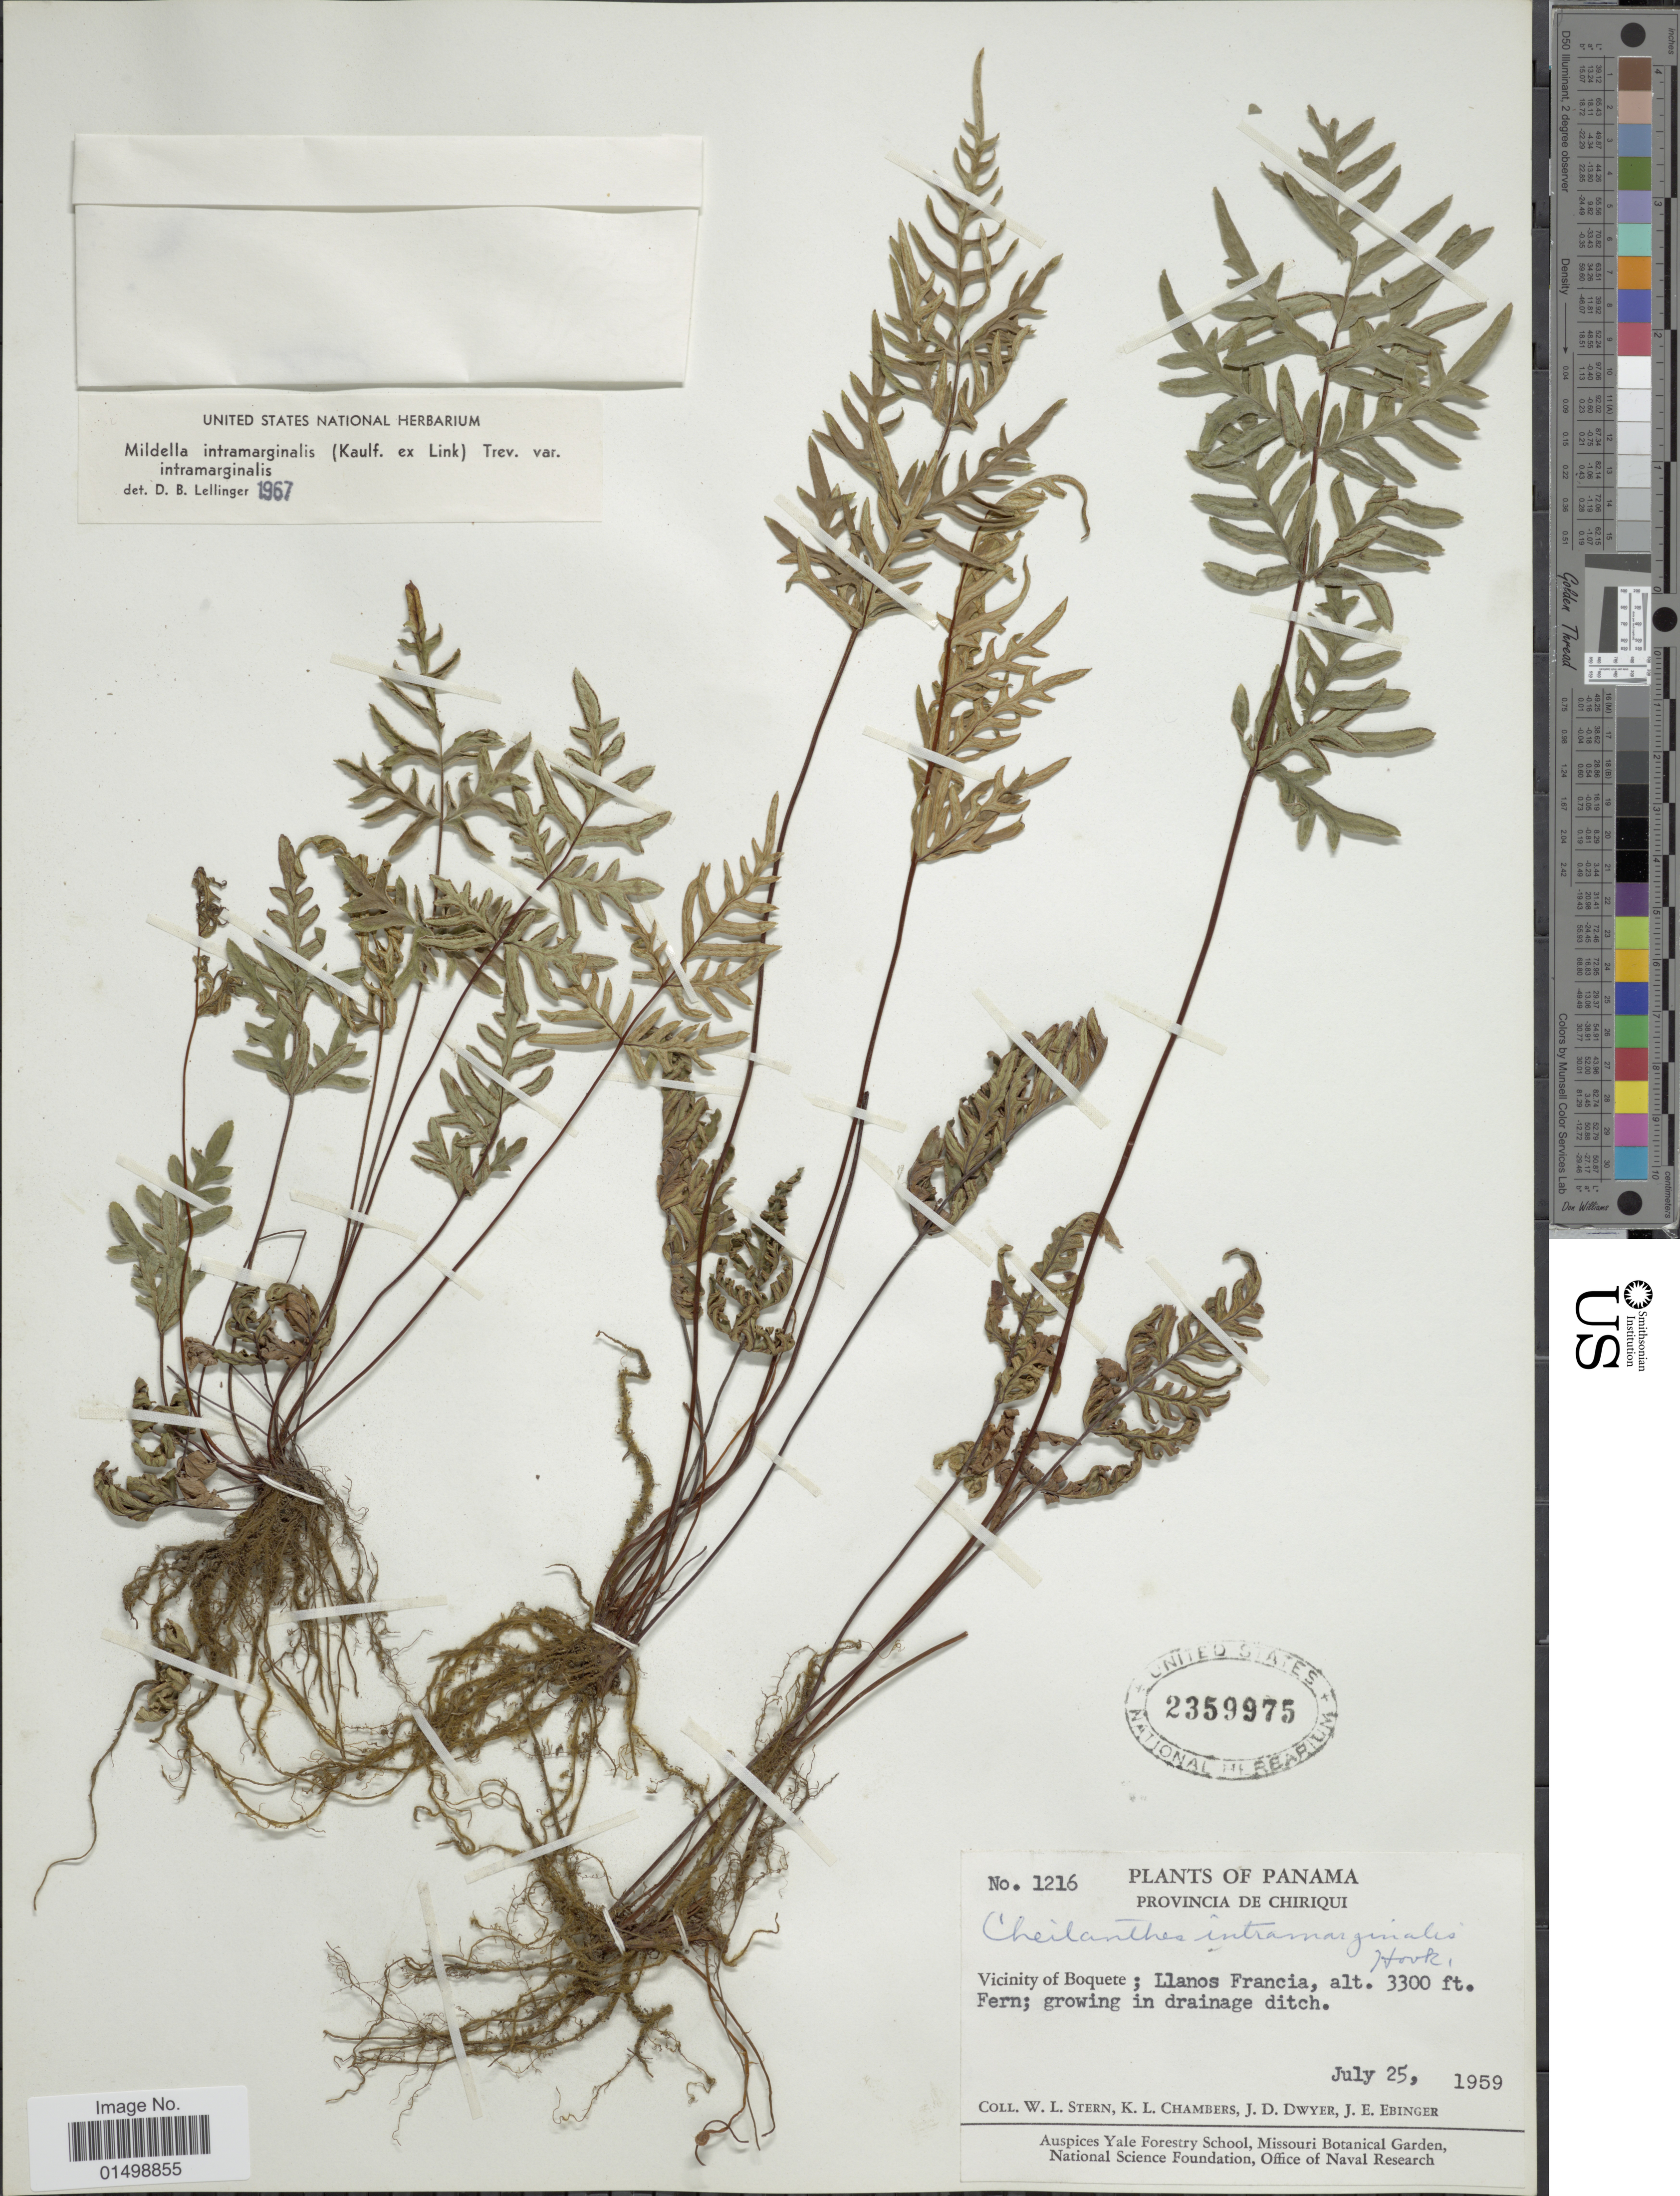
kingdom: Plantae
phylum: Tracheophyta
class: Polypodiopsida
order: Polypodiales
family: Pteridaceae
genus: Cheilanthes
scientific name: Cheilanthes intramarginalis var. intramarginalis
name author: (Kaulf.) Hook.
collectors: W. L. Stern, K. Chambers, J. D. Dwyer & J. Ebinger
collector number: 1216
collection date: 1959-07-25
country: Panama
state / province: Chiriqui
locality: Vicinity of Boquete; Llanos Francia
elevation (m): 1006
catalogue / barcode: US 2359975